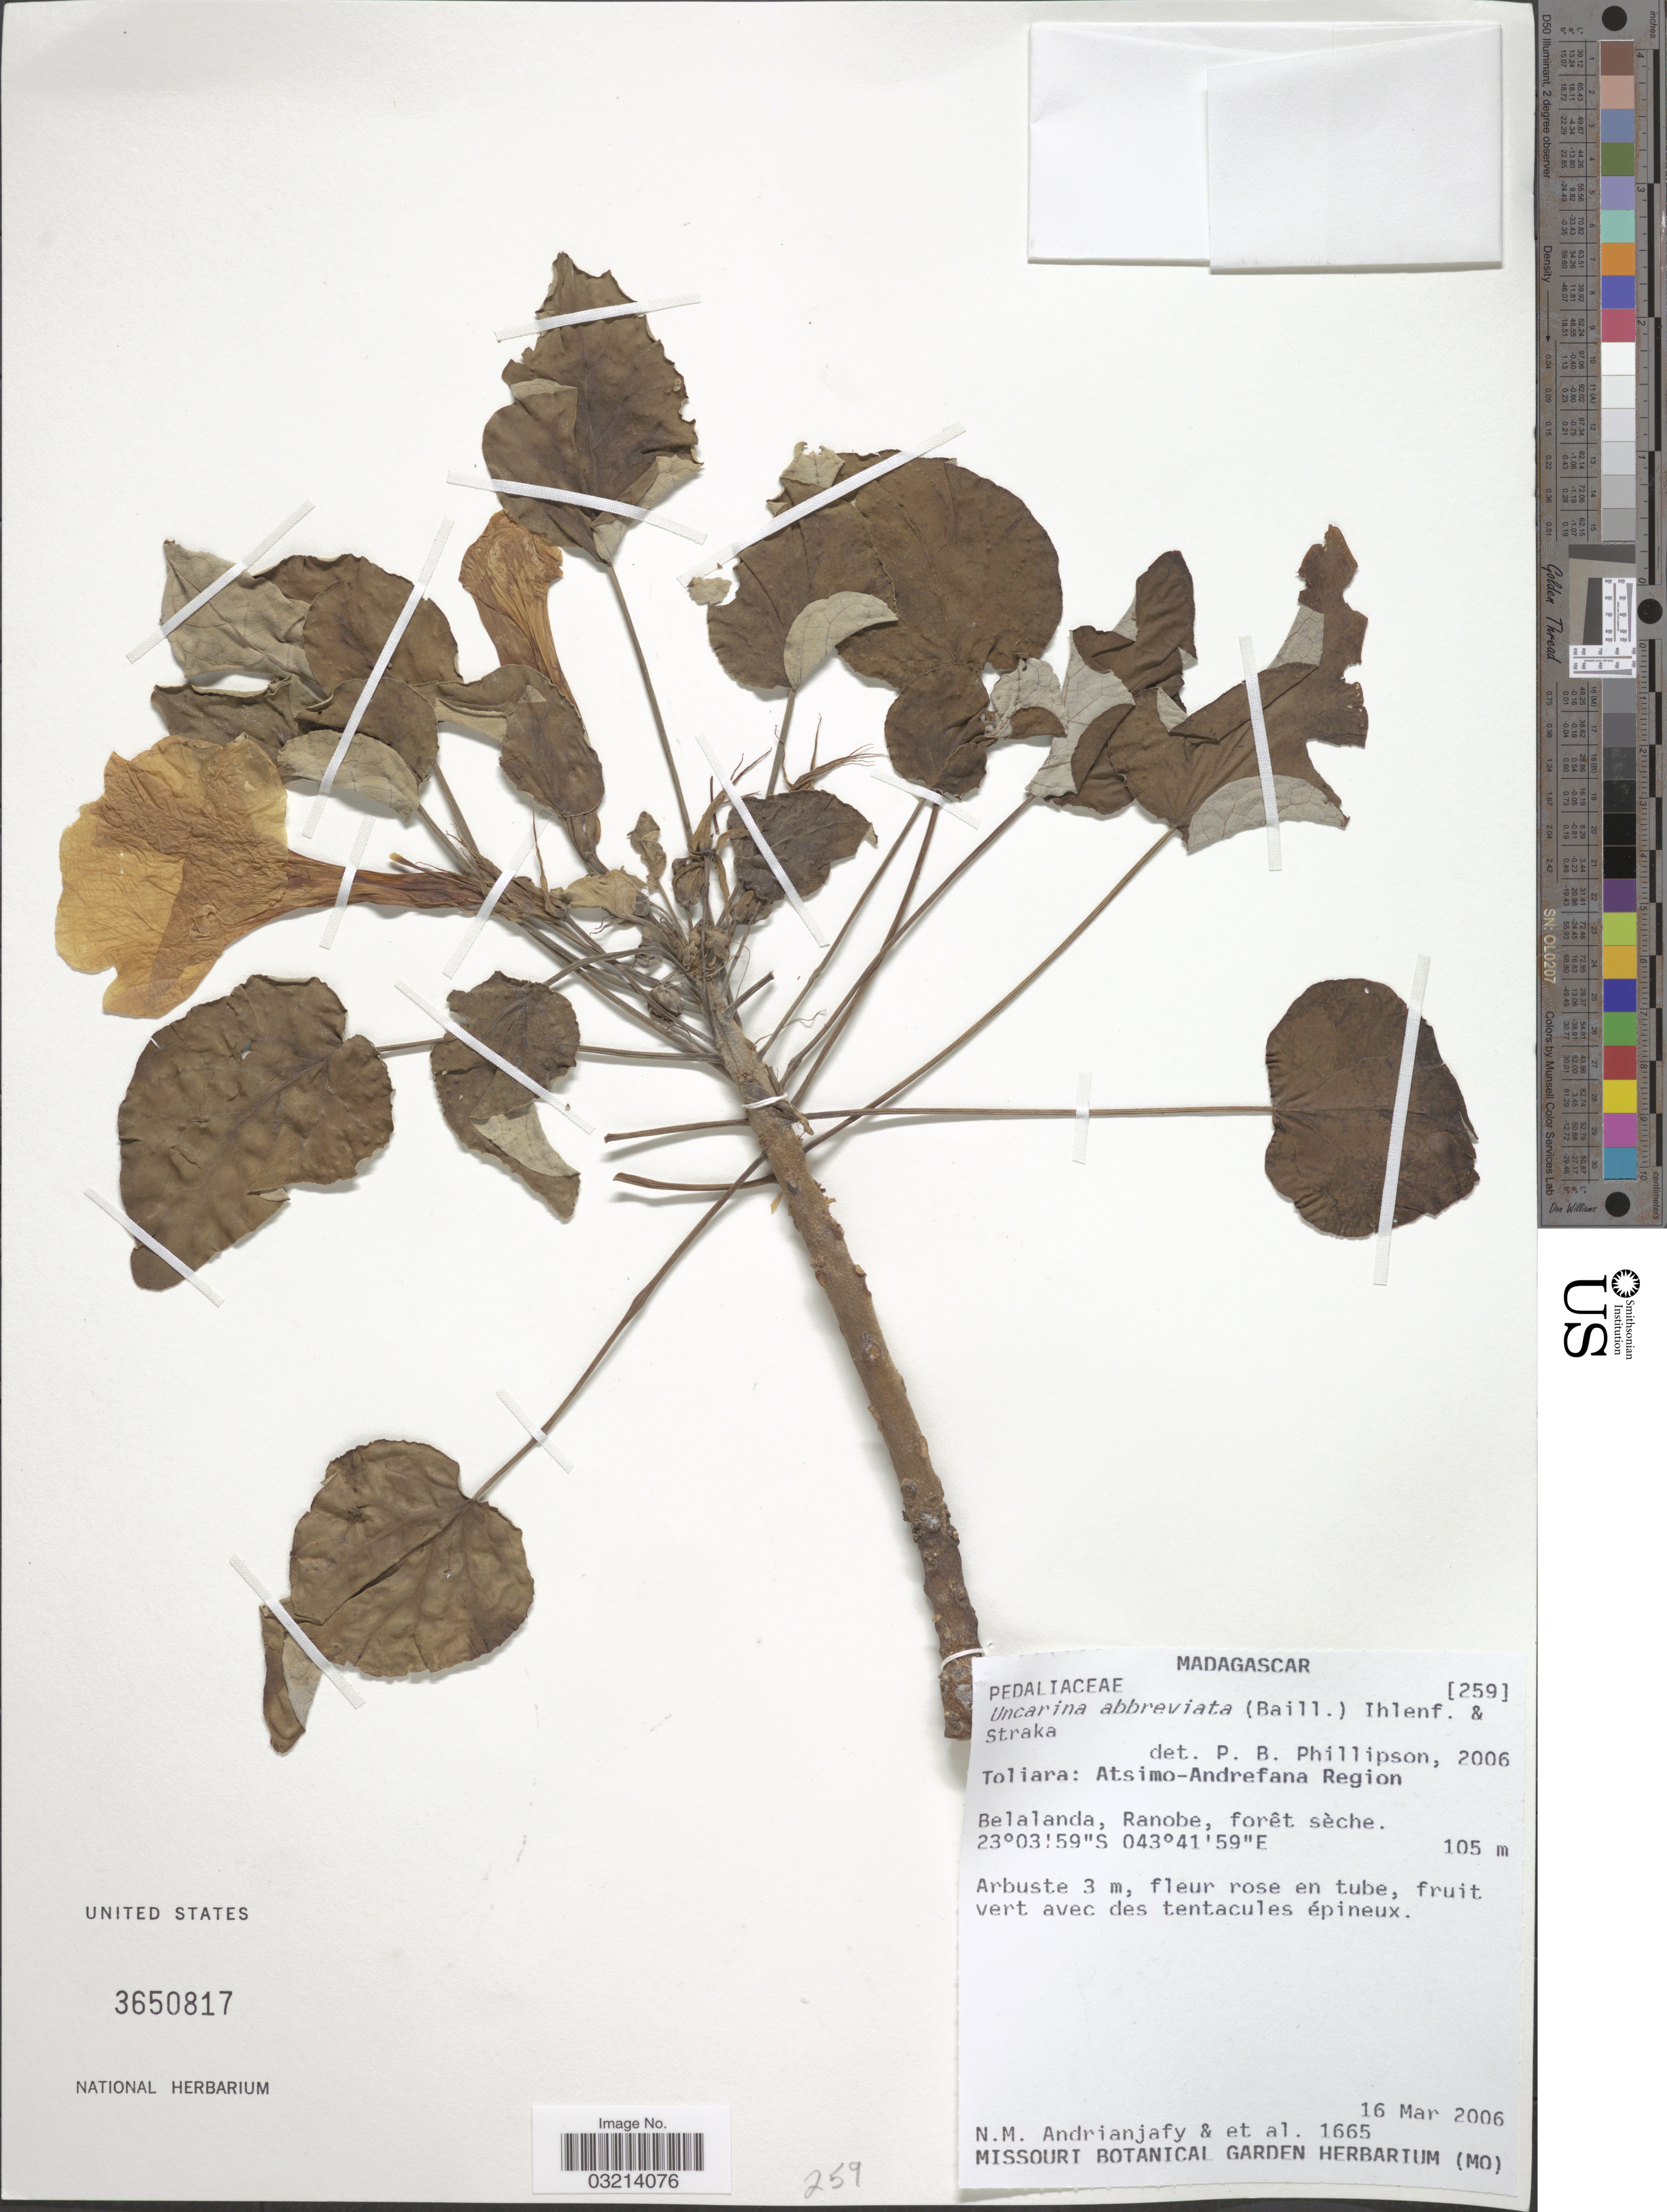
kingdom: Plantae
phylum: Tracheophyta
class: Magnoliopsida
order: Lamiales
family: Pedaliaceae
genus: Uncarina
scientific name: Uncarina abbreviata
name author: (Baill.) Ihlenf. & Straka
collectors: N. M. Andrianjafy & et al.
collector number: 1665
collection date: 2006-03-16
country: Madagascar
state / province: Atsimo-Andrefana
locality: Atsimo-Andrefana Region. Belalanda, Ranobe, fôret sèche.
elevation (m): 105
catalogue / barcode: US 3650817